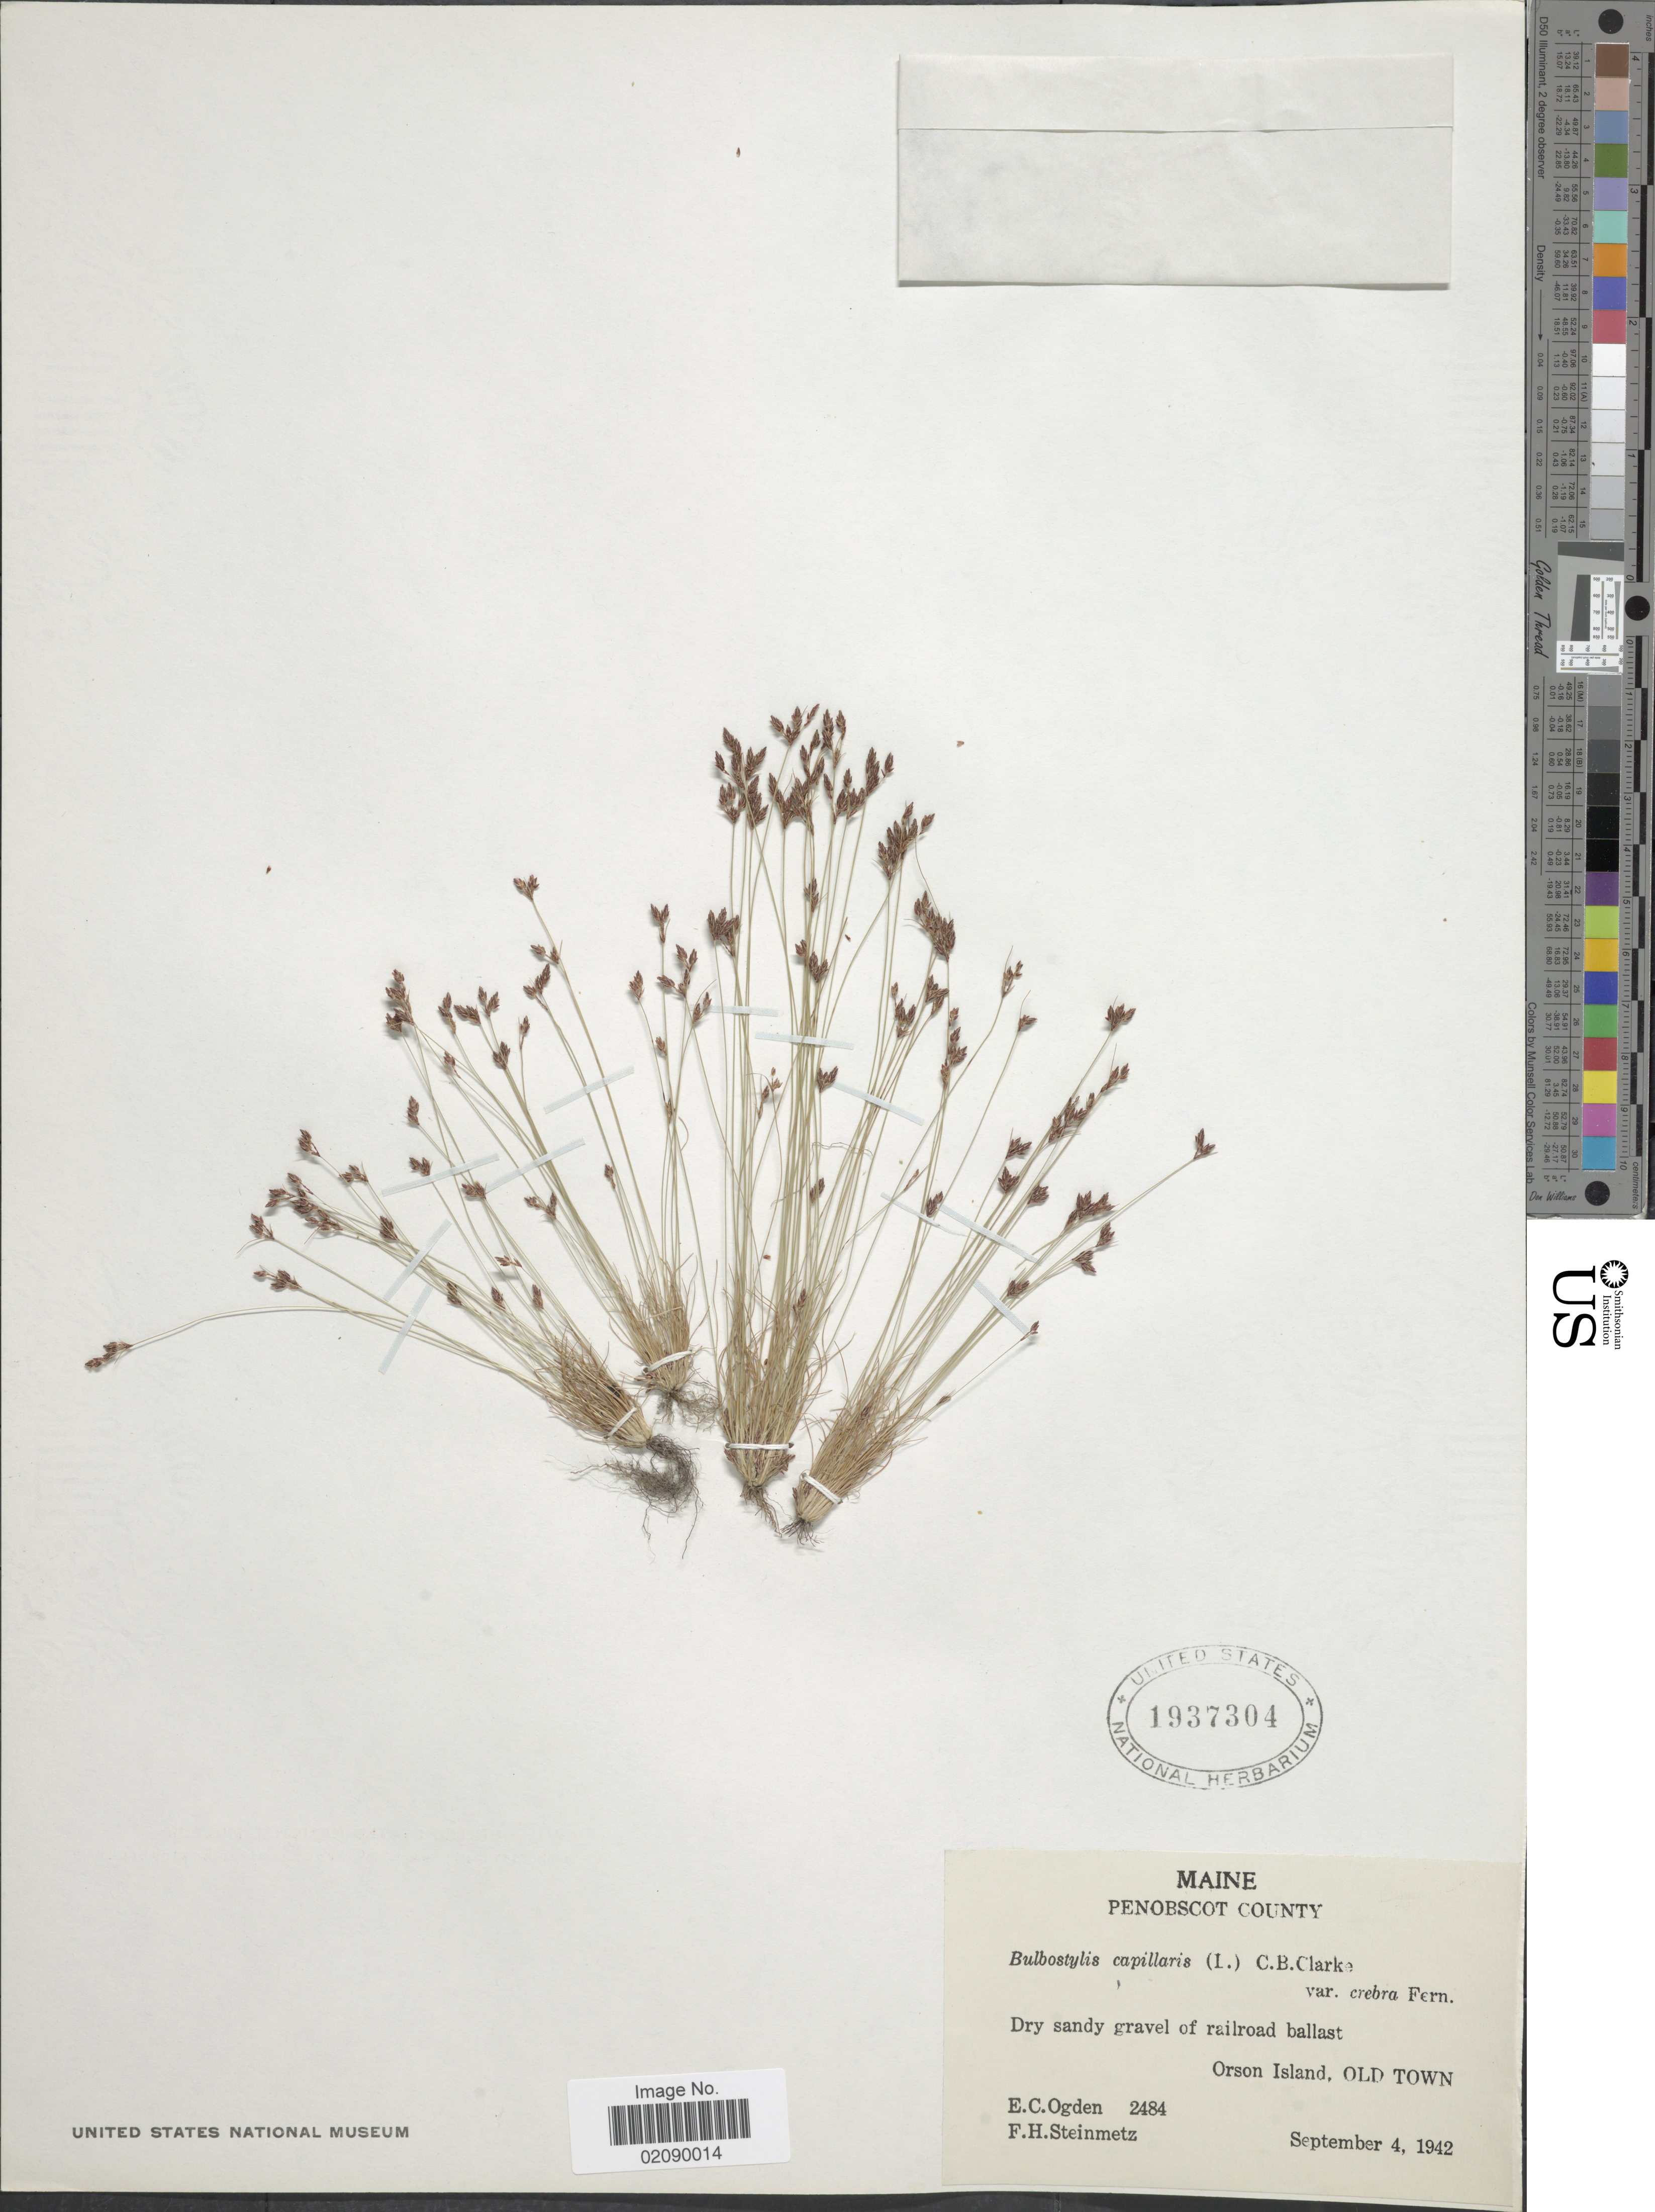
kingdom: Plantae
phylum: Tracheophyta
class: Liliopsida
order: Poales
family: Cyperaceae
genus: Bulbostylis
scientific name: Bulbostylis capillaris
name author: (L.) Kunth ex C.B. Clarke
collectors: E. Ogden & F. H. Steinmetz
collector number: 2484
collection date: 1942-09-04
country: United States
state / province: Maine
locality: Penobscot County, Dry sandy gravel of railroad ballast, Orson Island, Old Town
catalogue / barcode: US 1937304